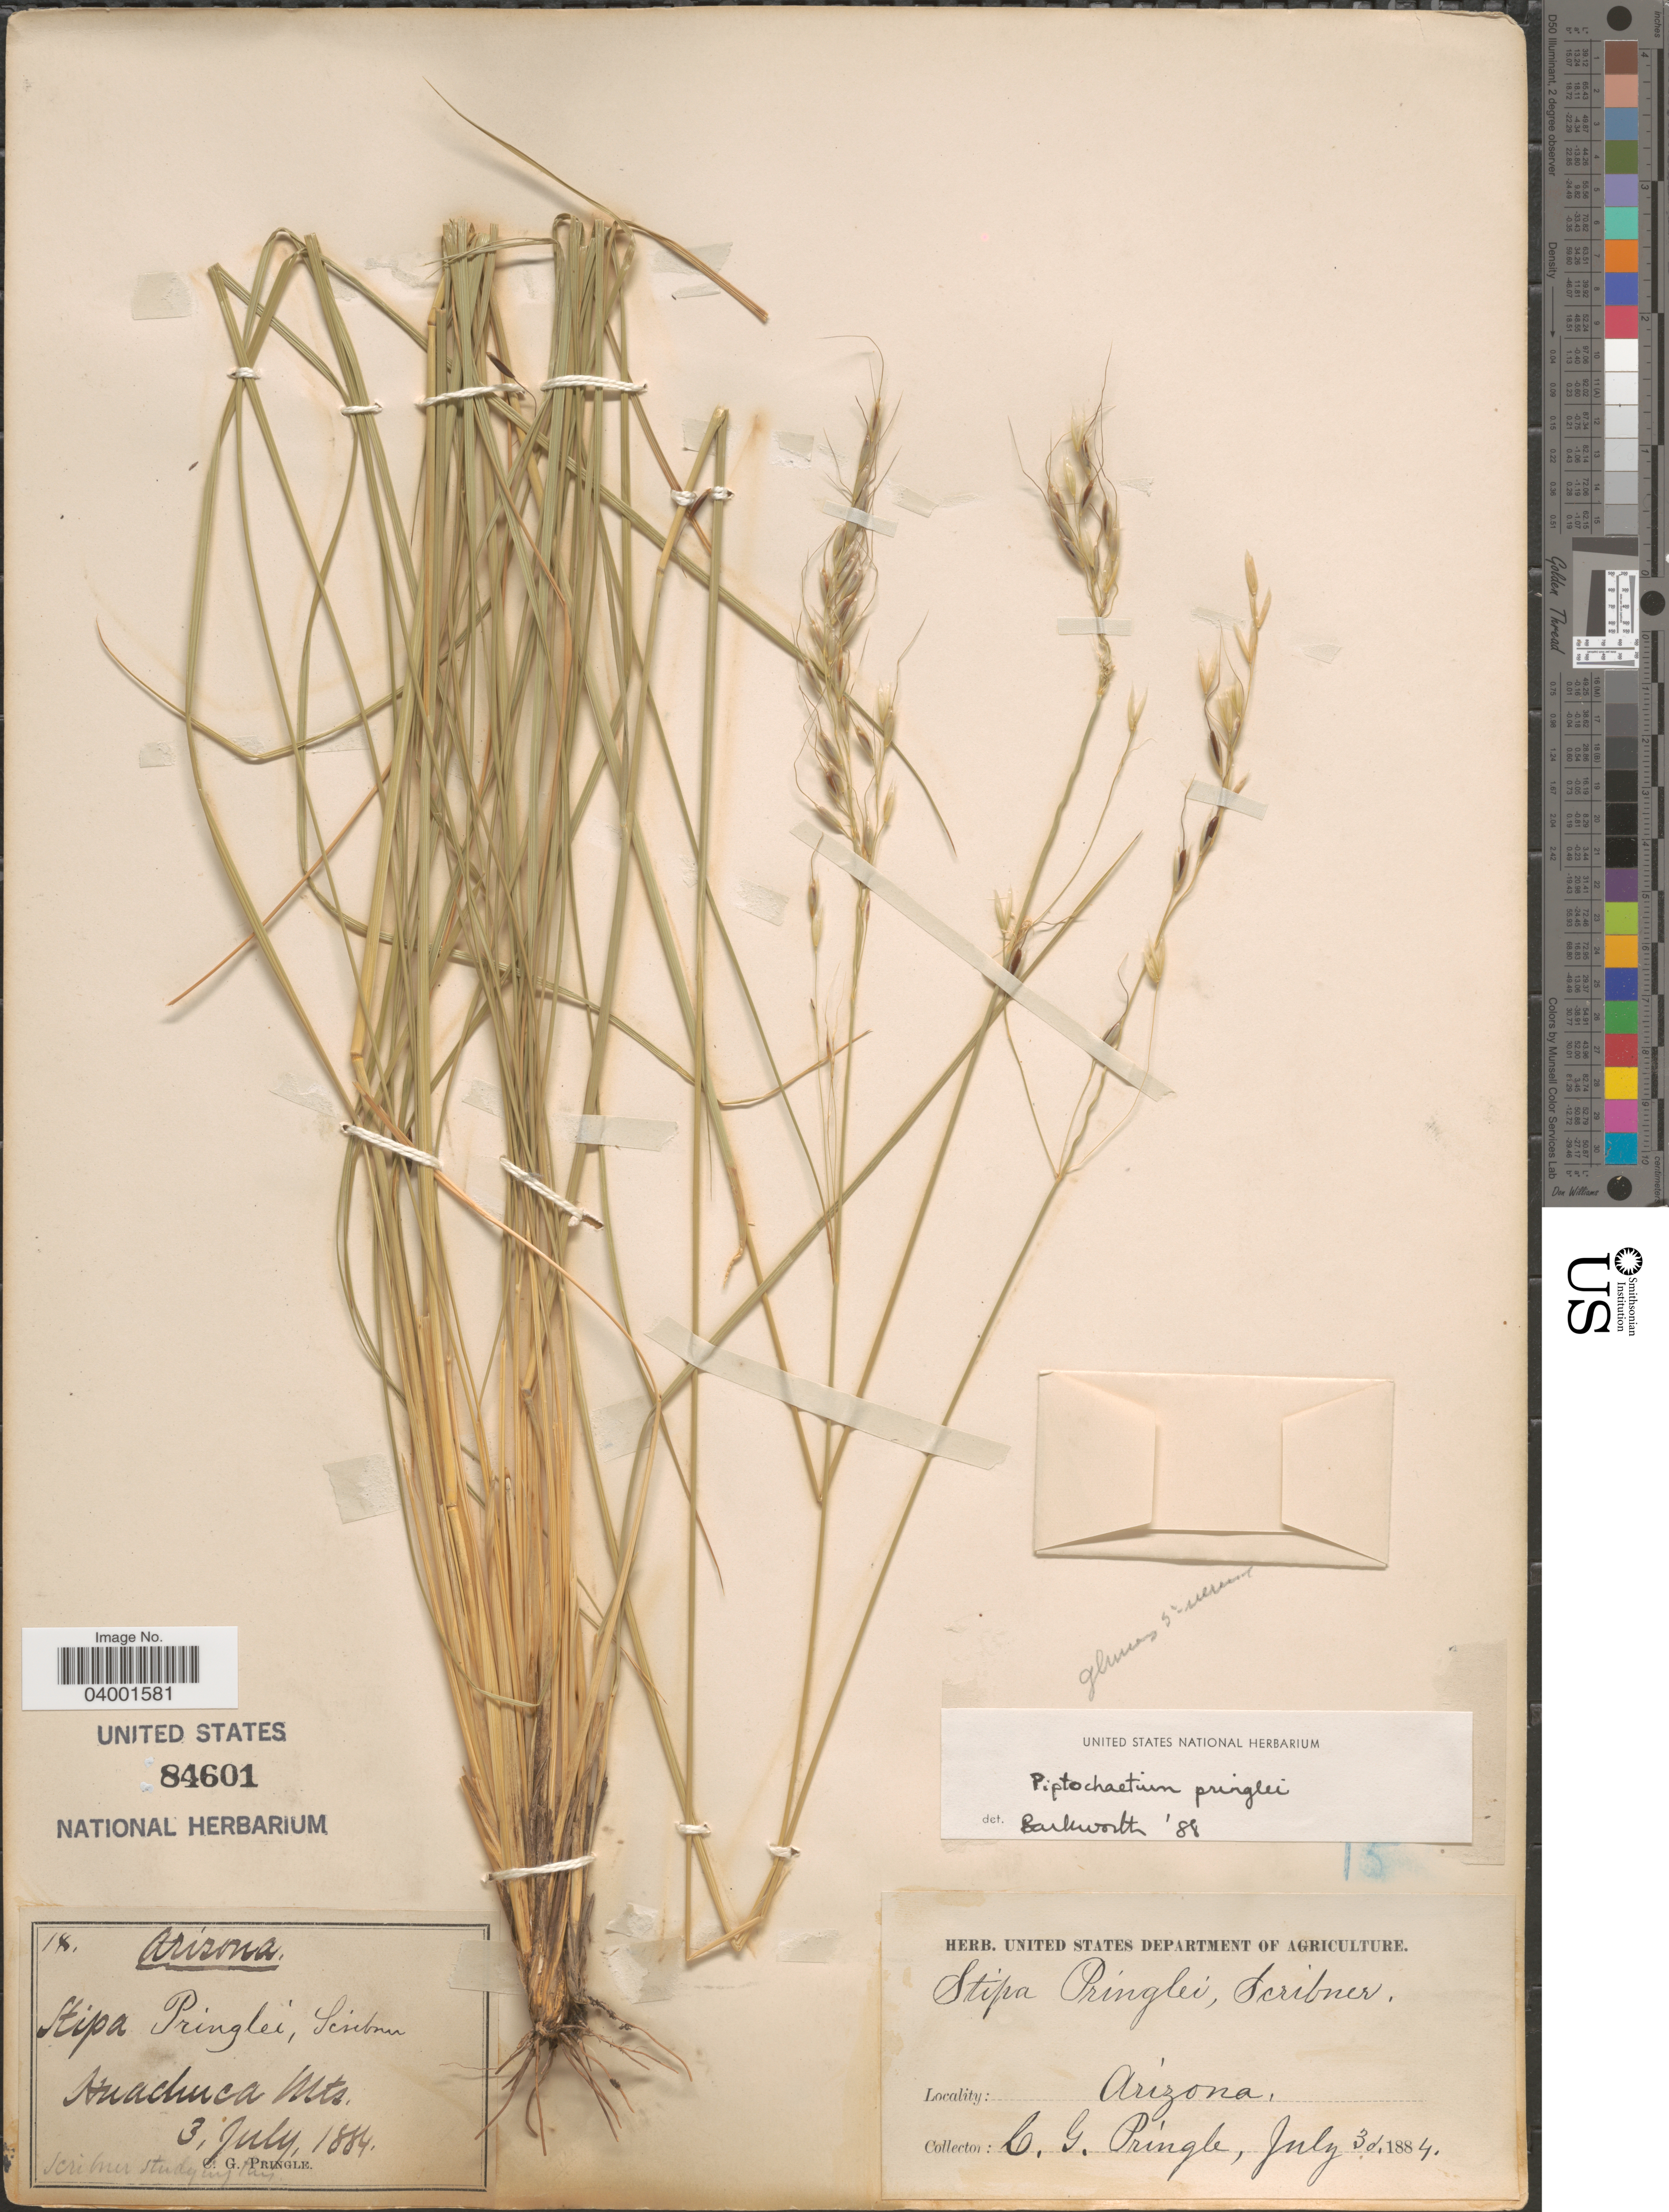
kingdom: Plantae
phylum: Tracheophyta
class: Liliopsida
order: Poales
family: Poaceae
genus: Piptochaetium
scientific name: Piptochaetium pringlei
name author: (W.J. Beal) Parodi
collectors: C. G. Pringle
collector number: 18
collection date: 1884-07-03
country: United States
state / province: Arizona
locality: Huachuca Mts.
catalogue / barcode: US 84601